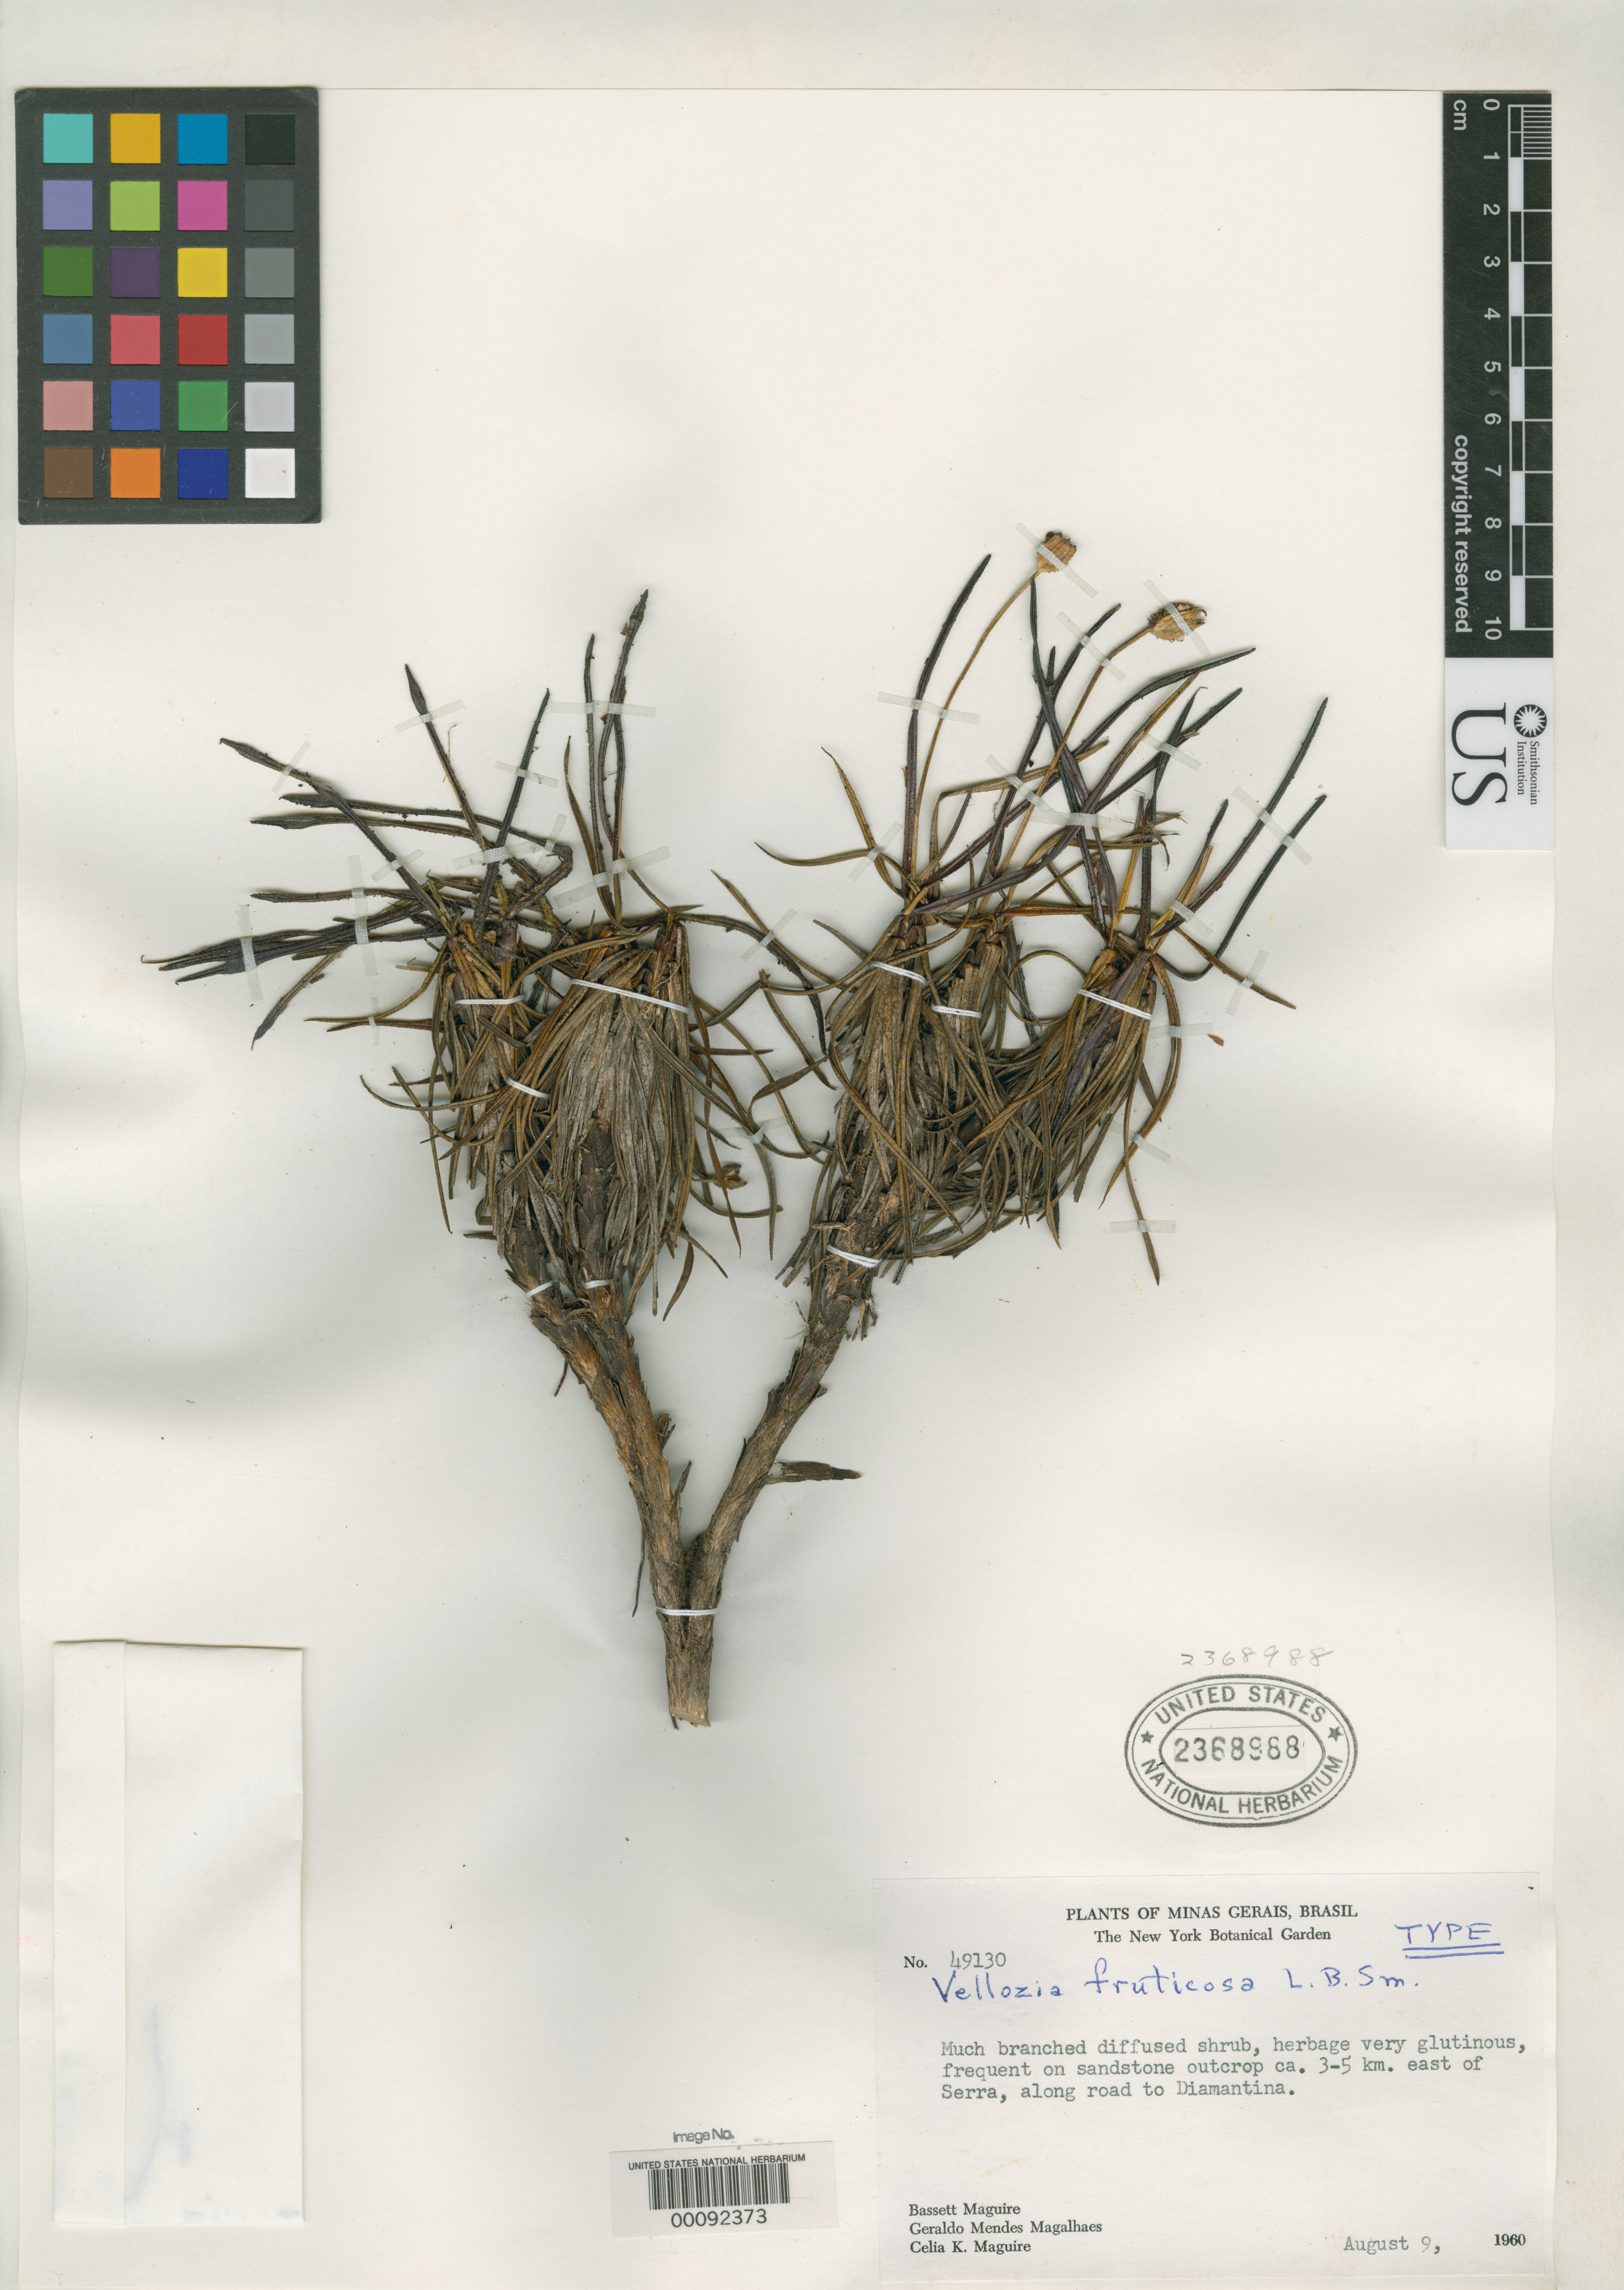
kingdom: Plantae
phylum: Tracheophyta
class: Liliopsida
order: Pandanales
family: Velloziaceae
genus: Vellozia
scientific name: Vellozia fruticosa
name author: L.B. Sm.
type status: Holotype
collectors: B. Maguire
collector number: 49130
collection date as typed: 09 Aug 1960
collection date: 1960-08-09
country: Brazil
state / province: Minas Gerais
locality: East of Serra along road to Diamantina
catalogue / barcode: US 2368988